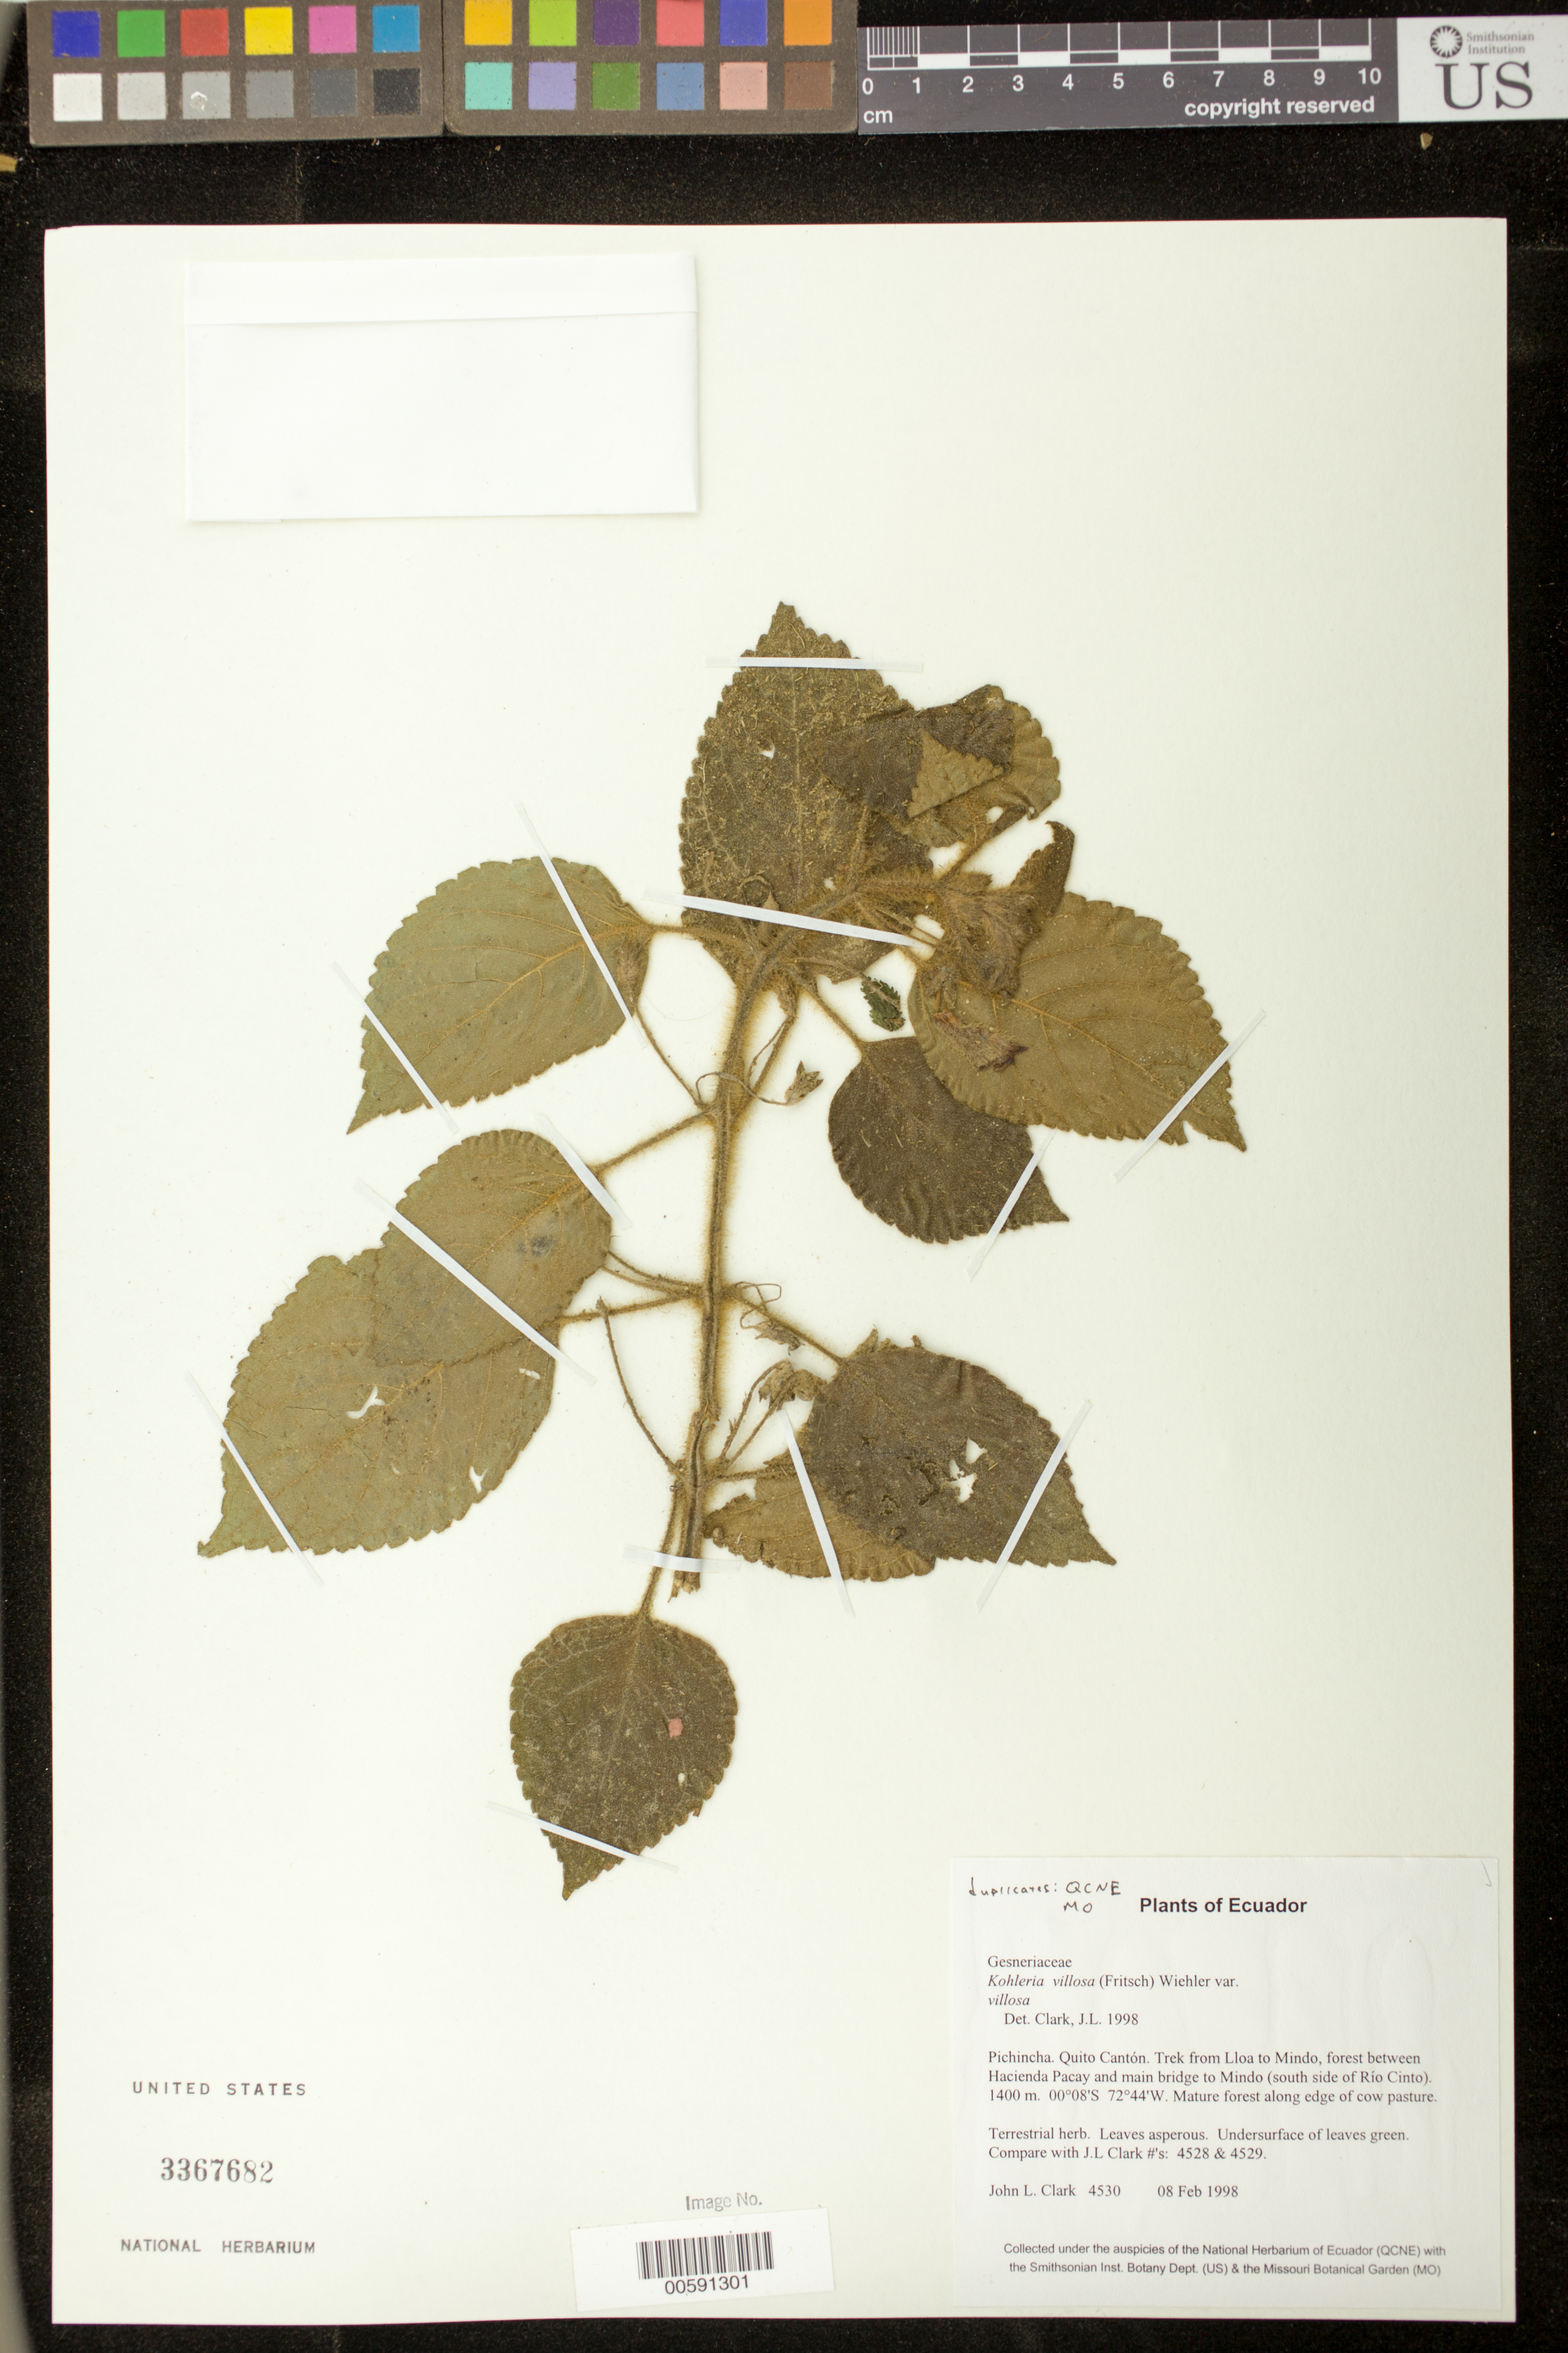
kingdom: Plantae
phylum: Tracheophyta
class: Magnoliopsida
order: Lamiales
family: Gesneriaceae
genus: Kohleria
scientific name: Kohleria villosa var. villosa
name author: (Fritsch) Wiehler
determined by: Clark, J. L., (SEL), The Marie Selby Botanical Garden (UNITED STATES)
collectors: J. L. Clark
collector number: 4530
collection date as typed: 08 Feb 1998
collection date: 1998-02-08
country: Ecuador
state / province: Pichincha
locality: Quito Cantón. Trek from Lloa to Mindo, forest between Hacienda Pacay and main bridge to Mindo (south side of Río Cinto).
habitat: Mature forest along edge of cow pasture.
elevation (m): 1400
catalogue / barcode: US 3367682